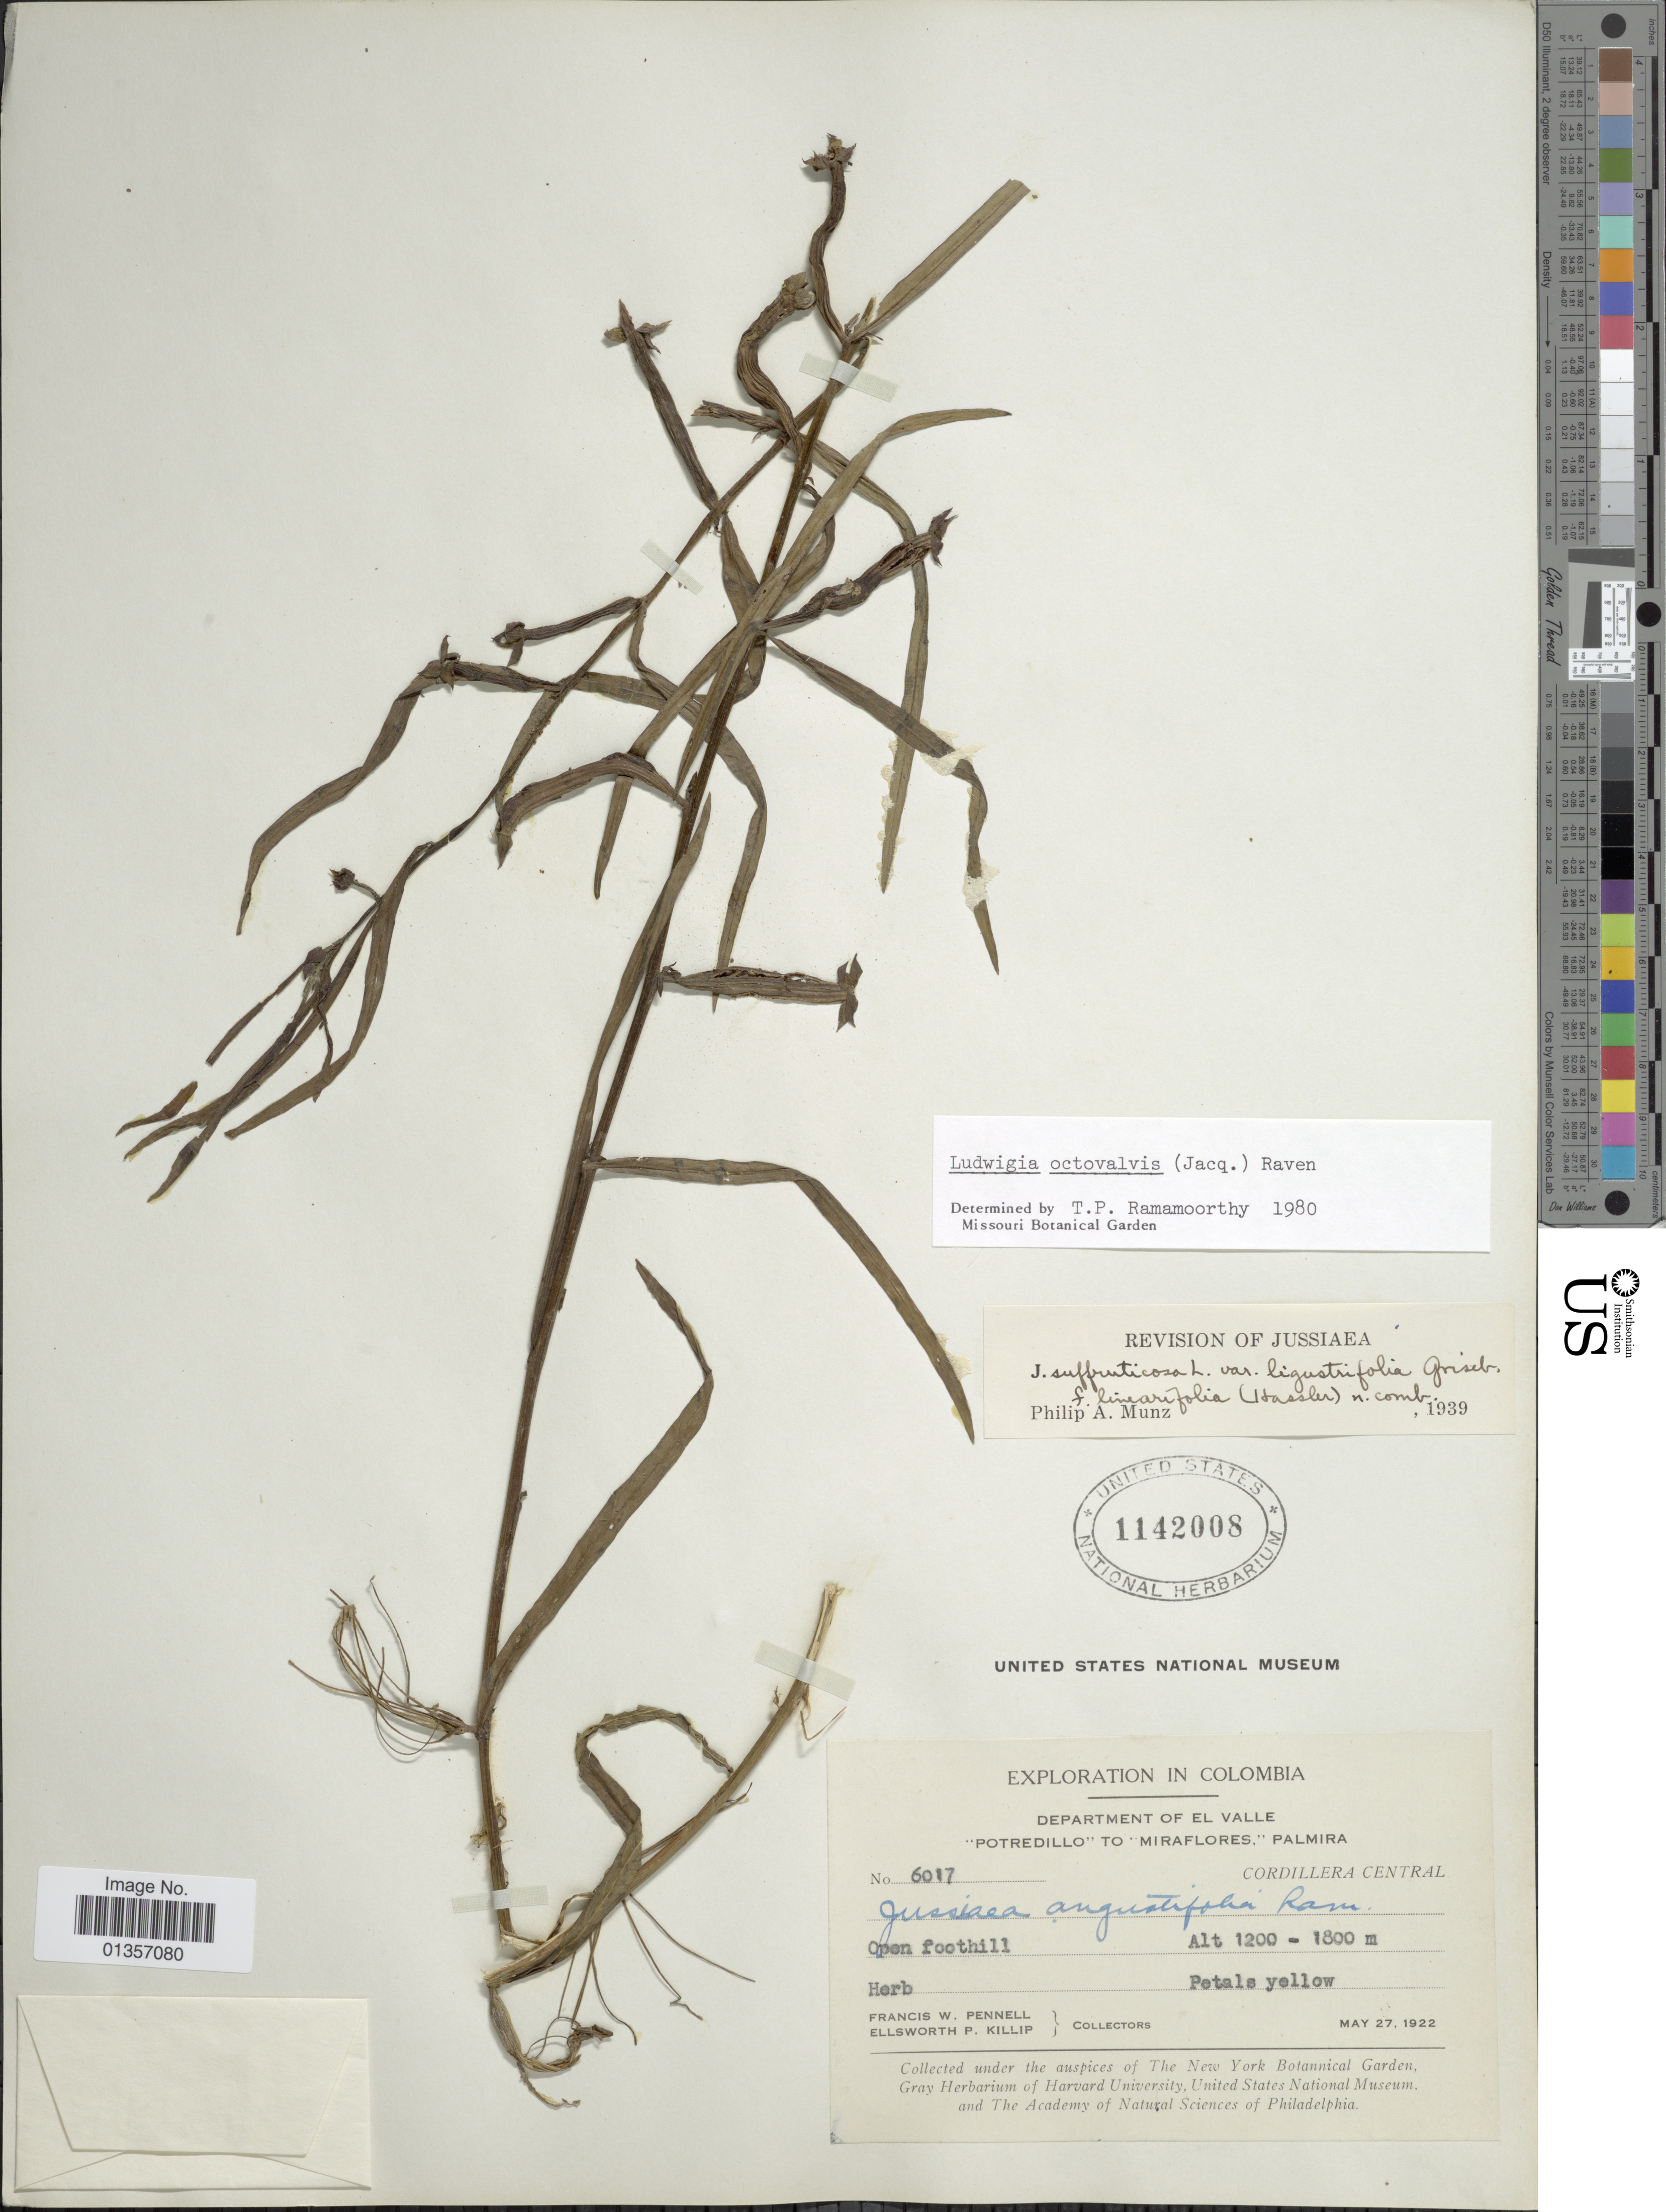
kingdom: Plantae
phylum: Tracheophyta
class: Magnoliopsida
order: Myrtales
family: Onagraceae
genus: Ludwigia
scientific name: Ludwigia octovalvis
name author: (Jacq.) P.H. Raven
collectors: F. W. Pennell & E. P. Killip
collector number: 6017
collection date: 1922-05-27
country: Colombia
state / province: Valle del Cauca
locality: "Potredillo to Miraflores", Palmira. Cordillera Central. Open foothills.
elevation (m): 1200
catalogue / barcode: US 1142008